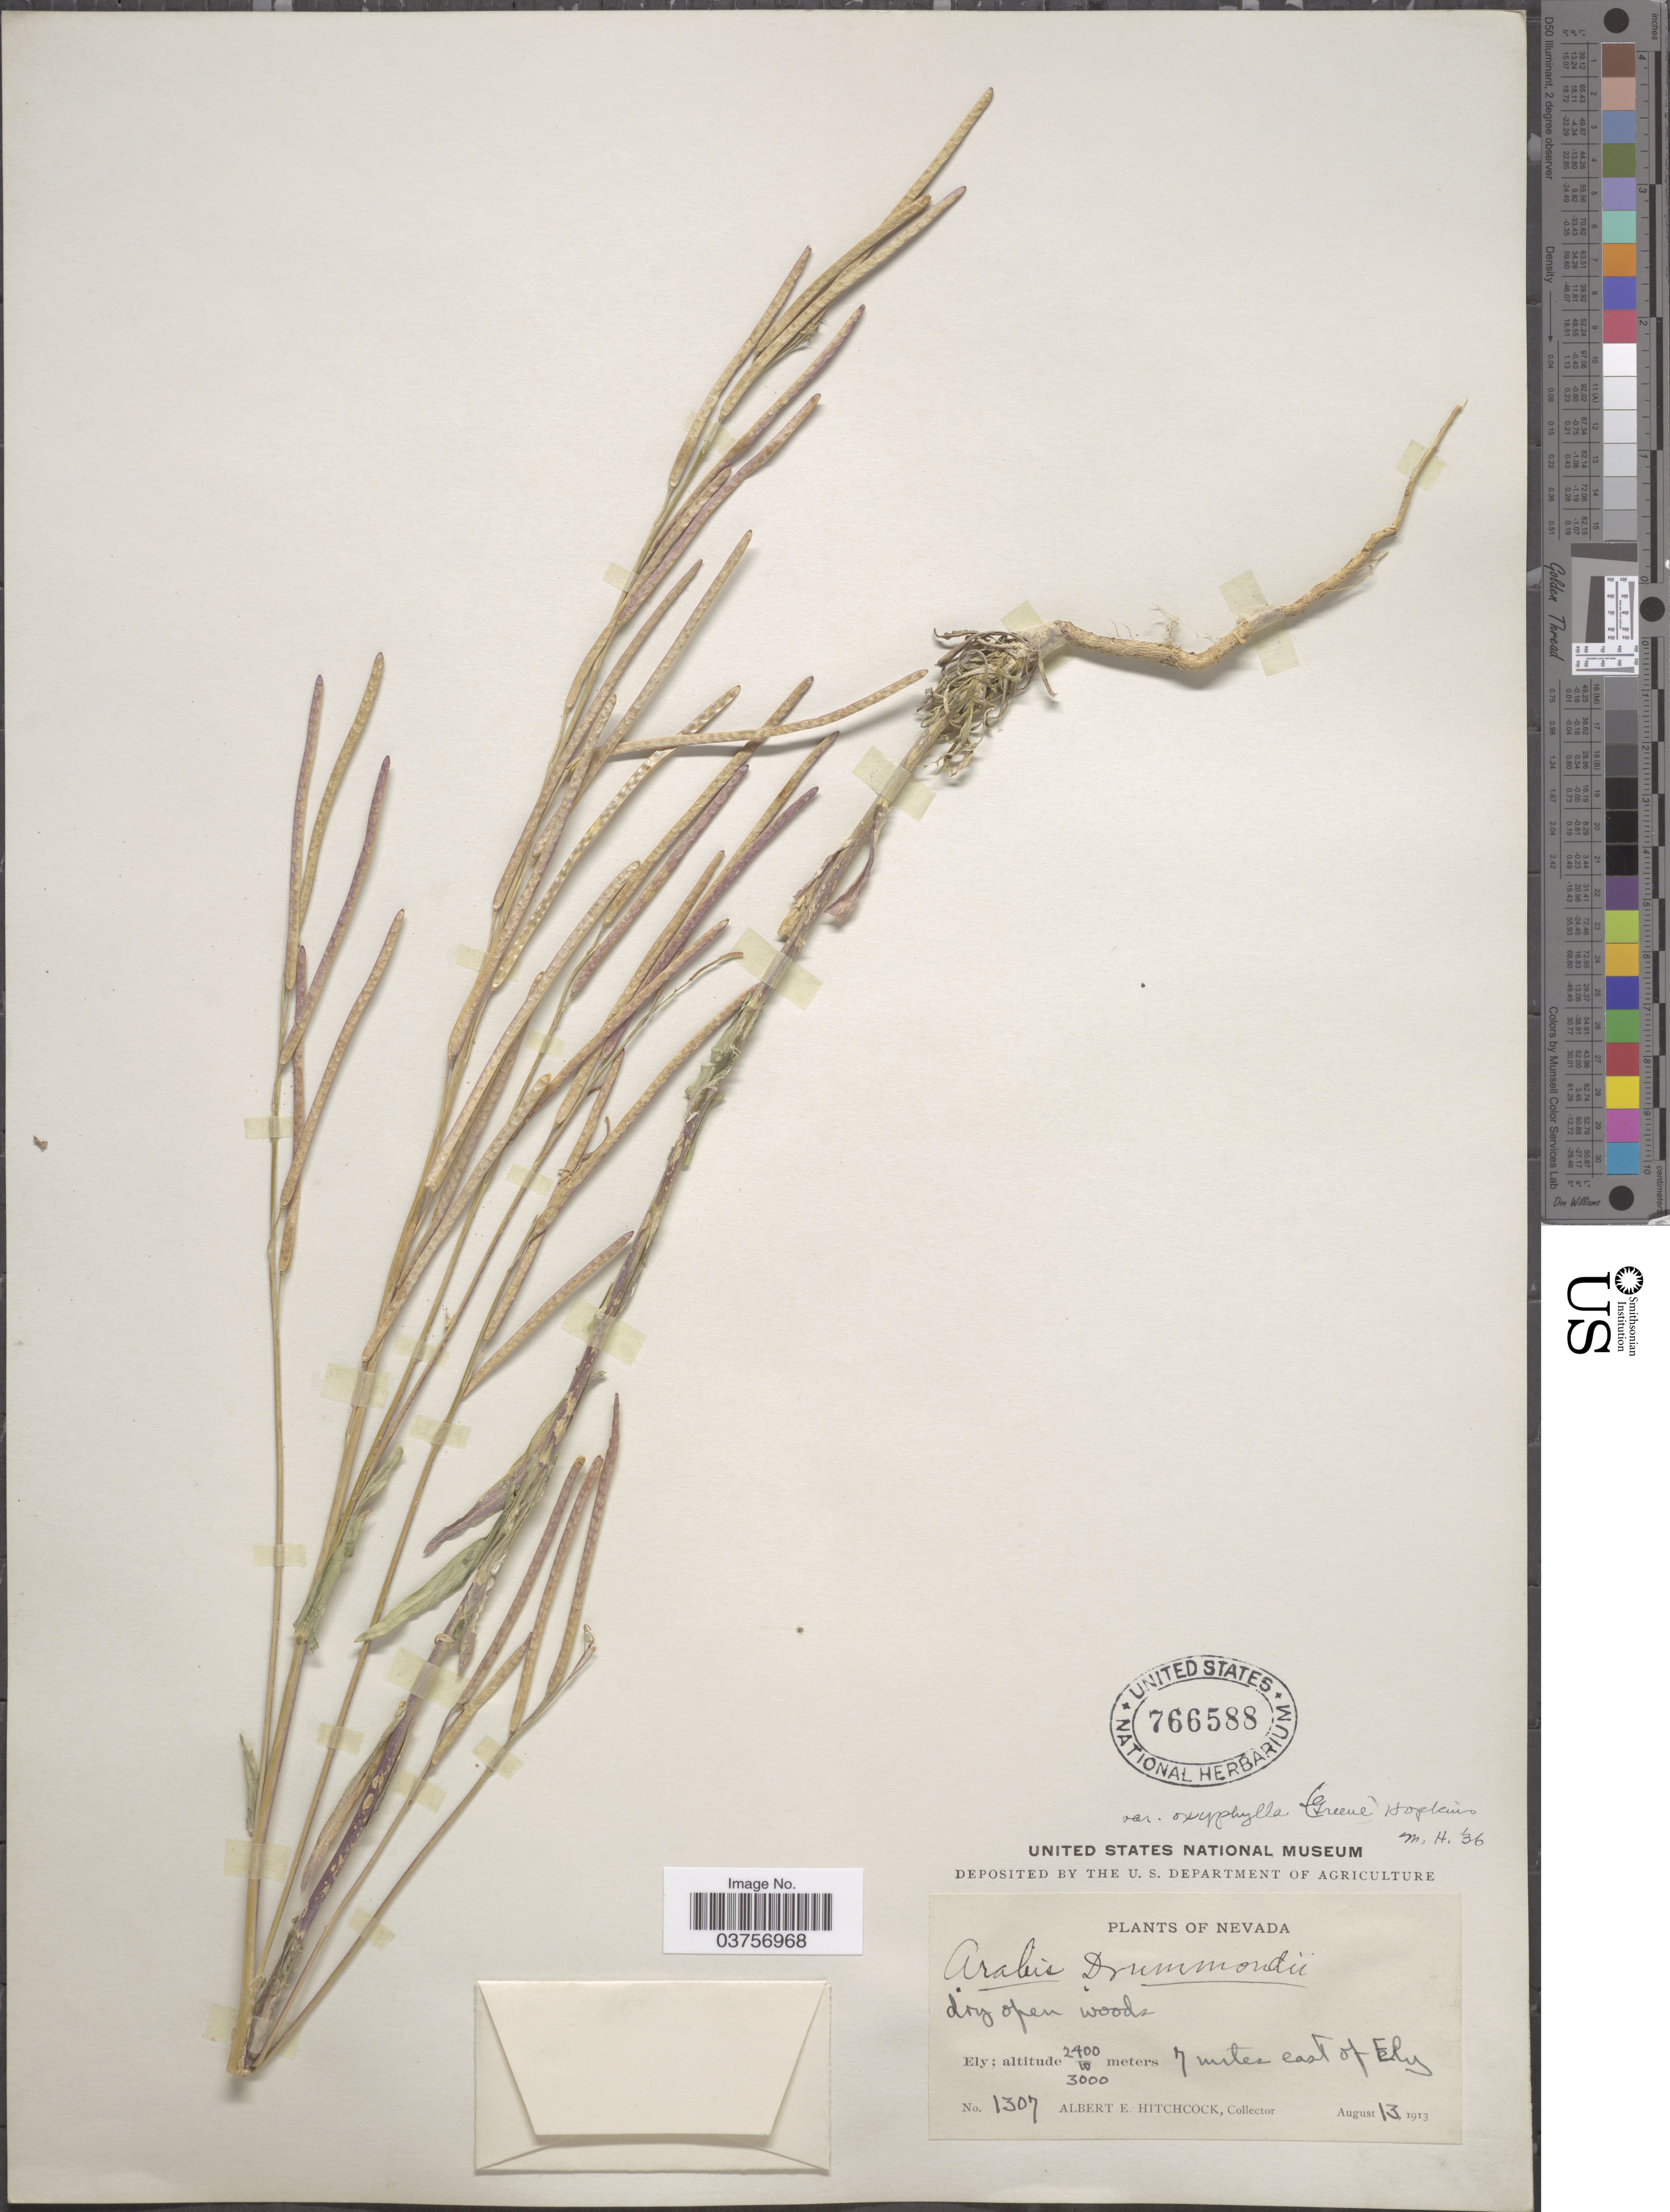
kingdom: Plantae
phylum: Tracheophyta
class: Magnoliopsida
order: Brassicales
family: Brassicaceae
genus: Arabis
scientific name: Arabis drummondii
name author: A. Gray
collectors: A. Hitchcock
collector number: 1307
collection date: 1913-08-13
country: United States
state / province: Nevada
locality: Ely. 7 miles east of Ely.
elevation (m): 2400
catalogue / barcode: US 766588